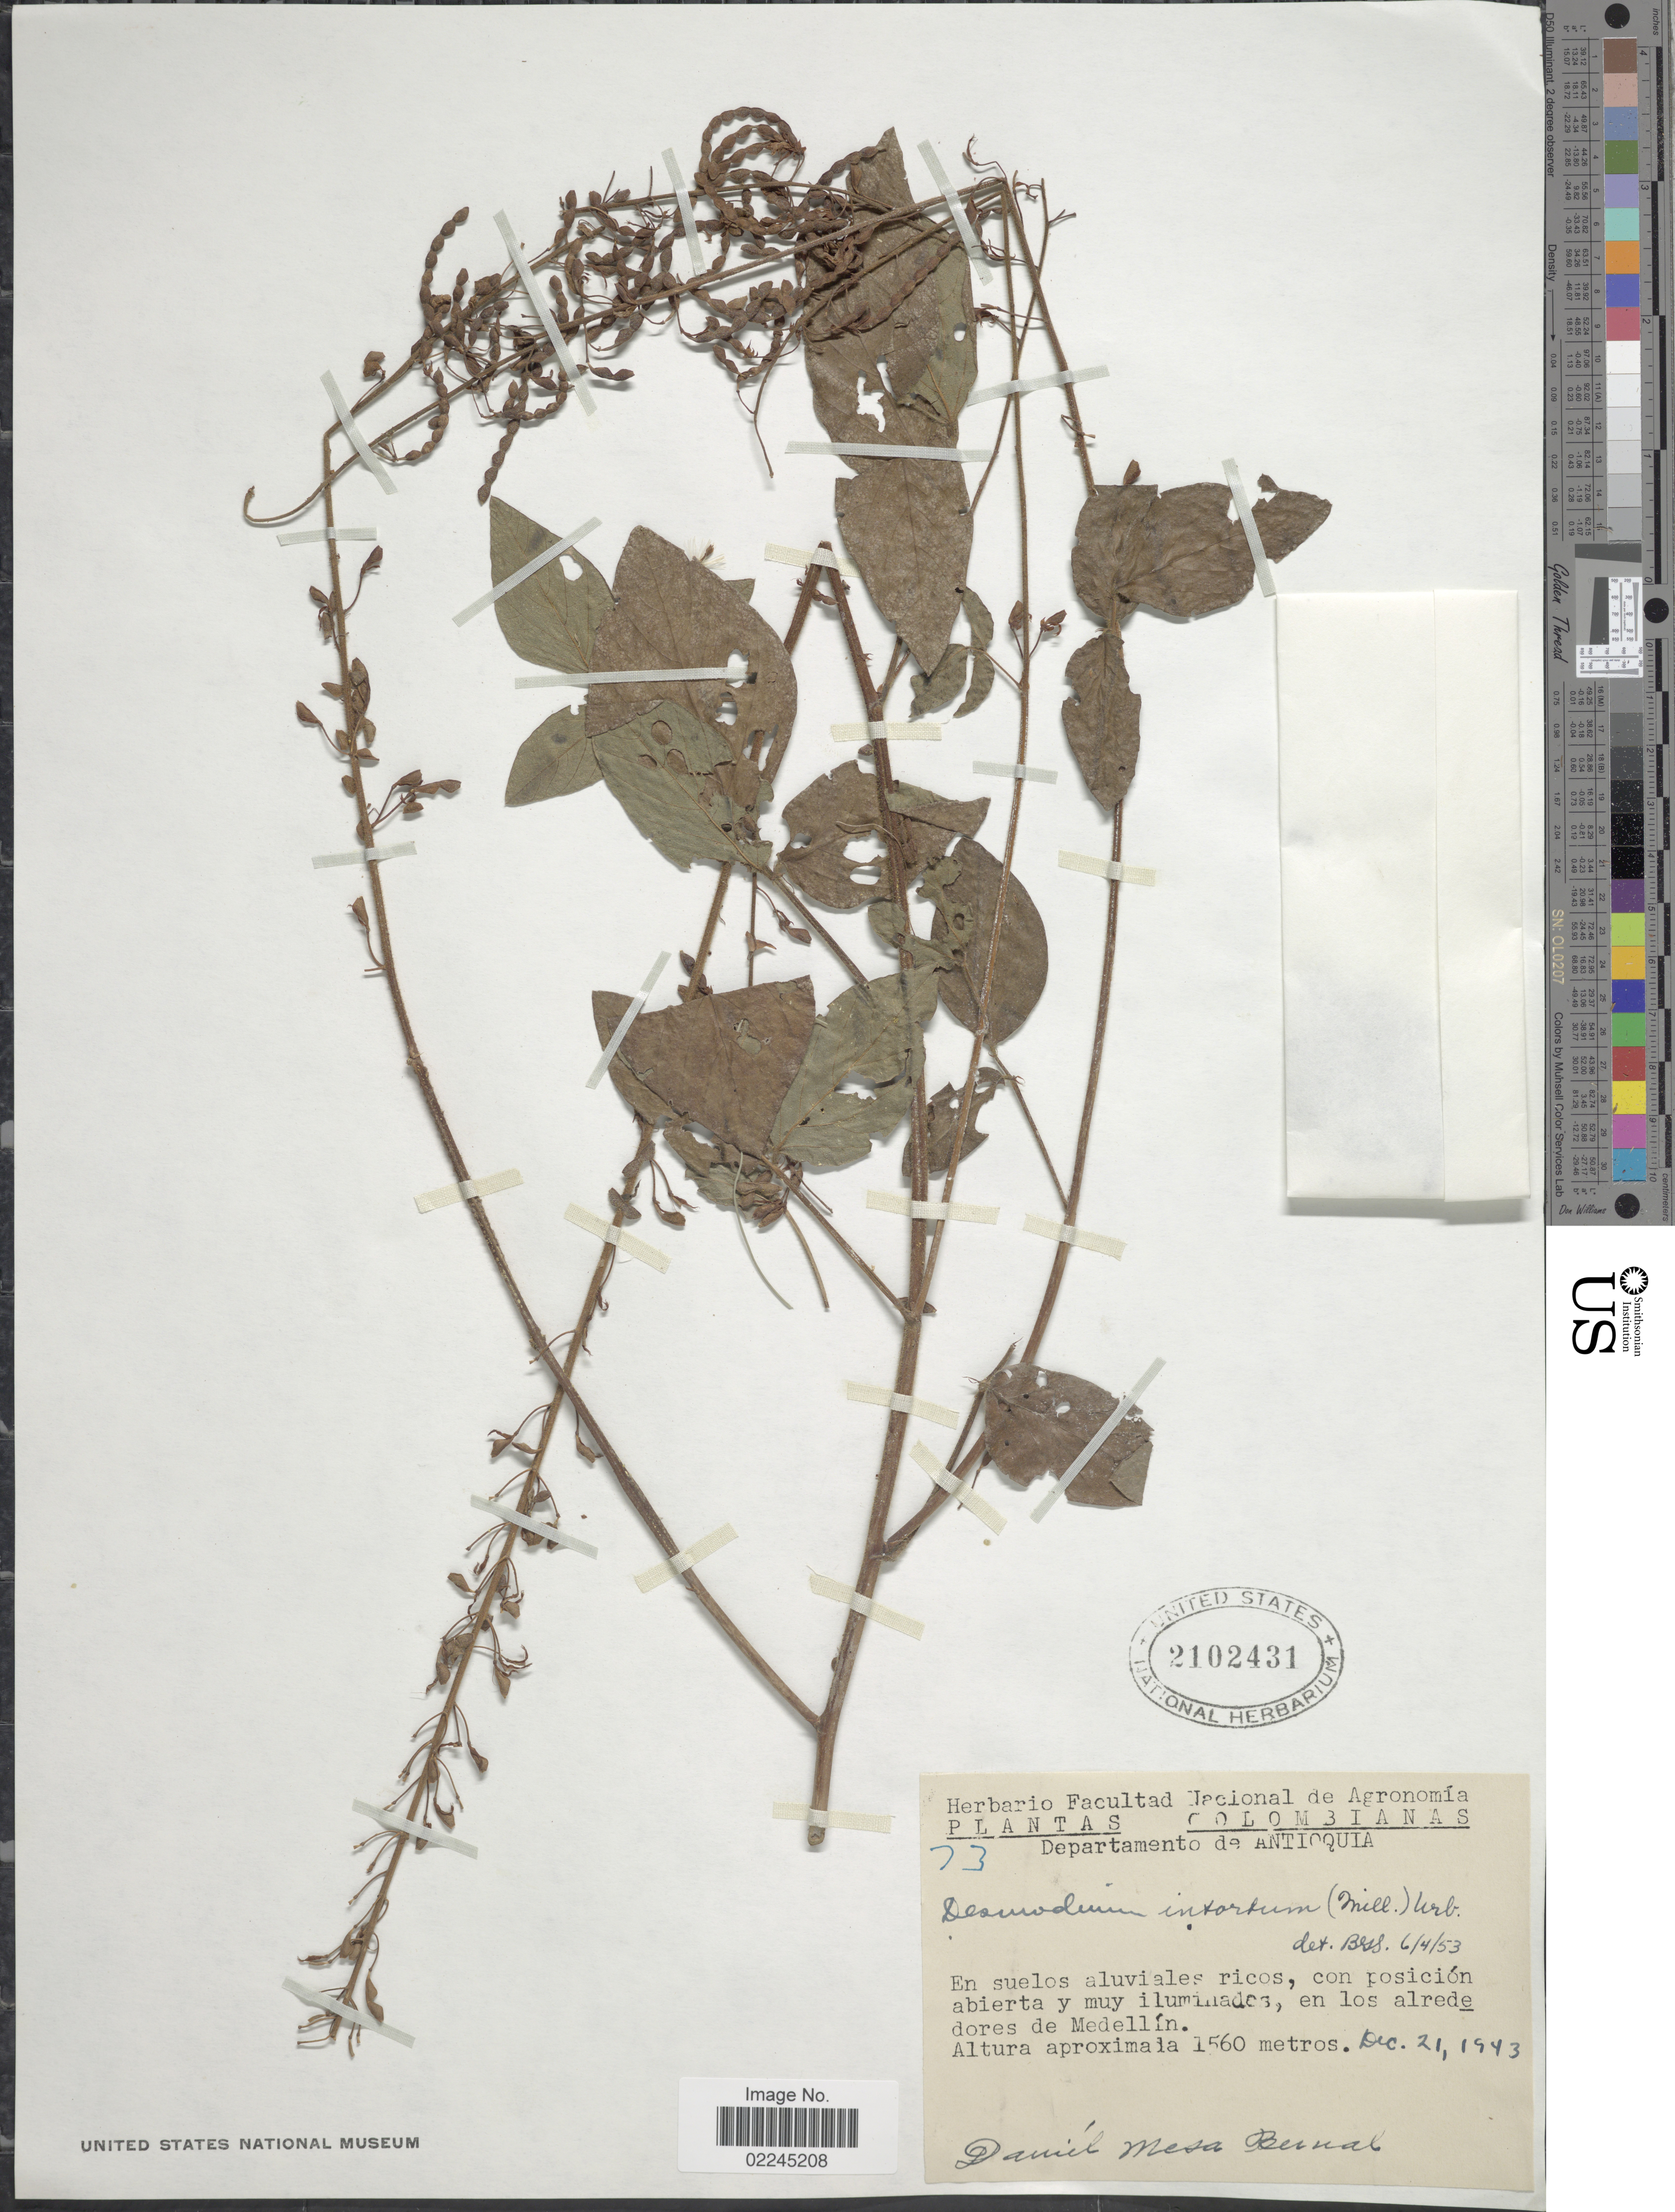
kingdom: Plantae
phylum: Tracheophyta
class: Magnoliopsida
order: Fabales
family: Fabaceae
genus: Desmodium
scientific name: Desmodium intortum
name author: (Mill.) Urb.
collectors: D. Mesa Bernal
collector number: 73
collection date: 1943-12-21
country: Colombia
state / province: Antioquia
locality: Departamento de Antioquia. En suelos aluviales ricos, con posicion abierta y muy iluminades, en los alrededores de Medellin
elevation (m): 1560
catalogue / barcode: US 2102431